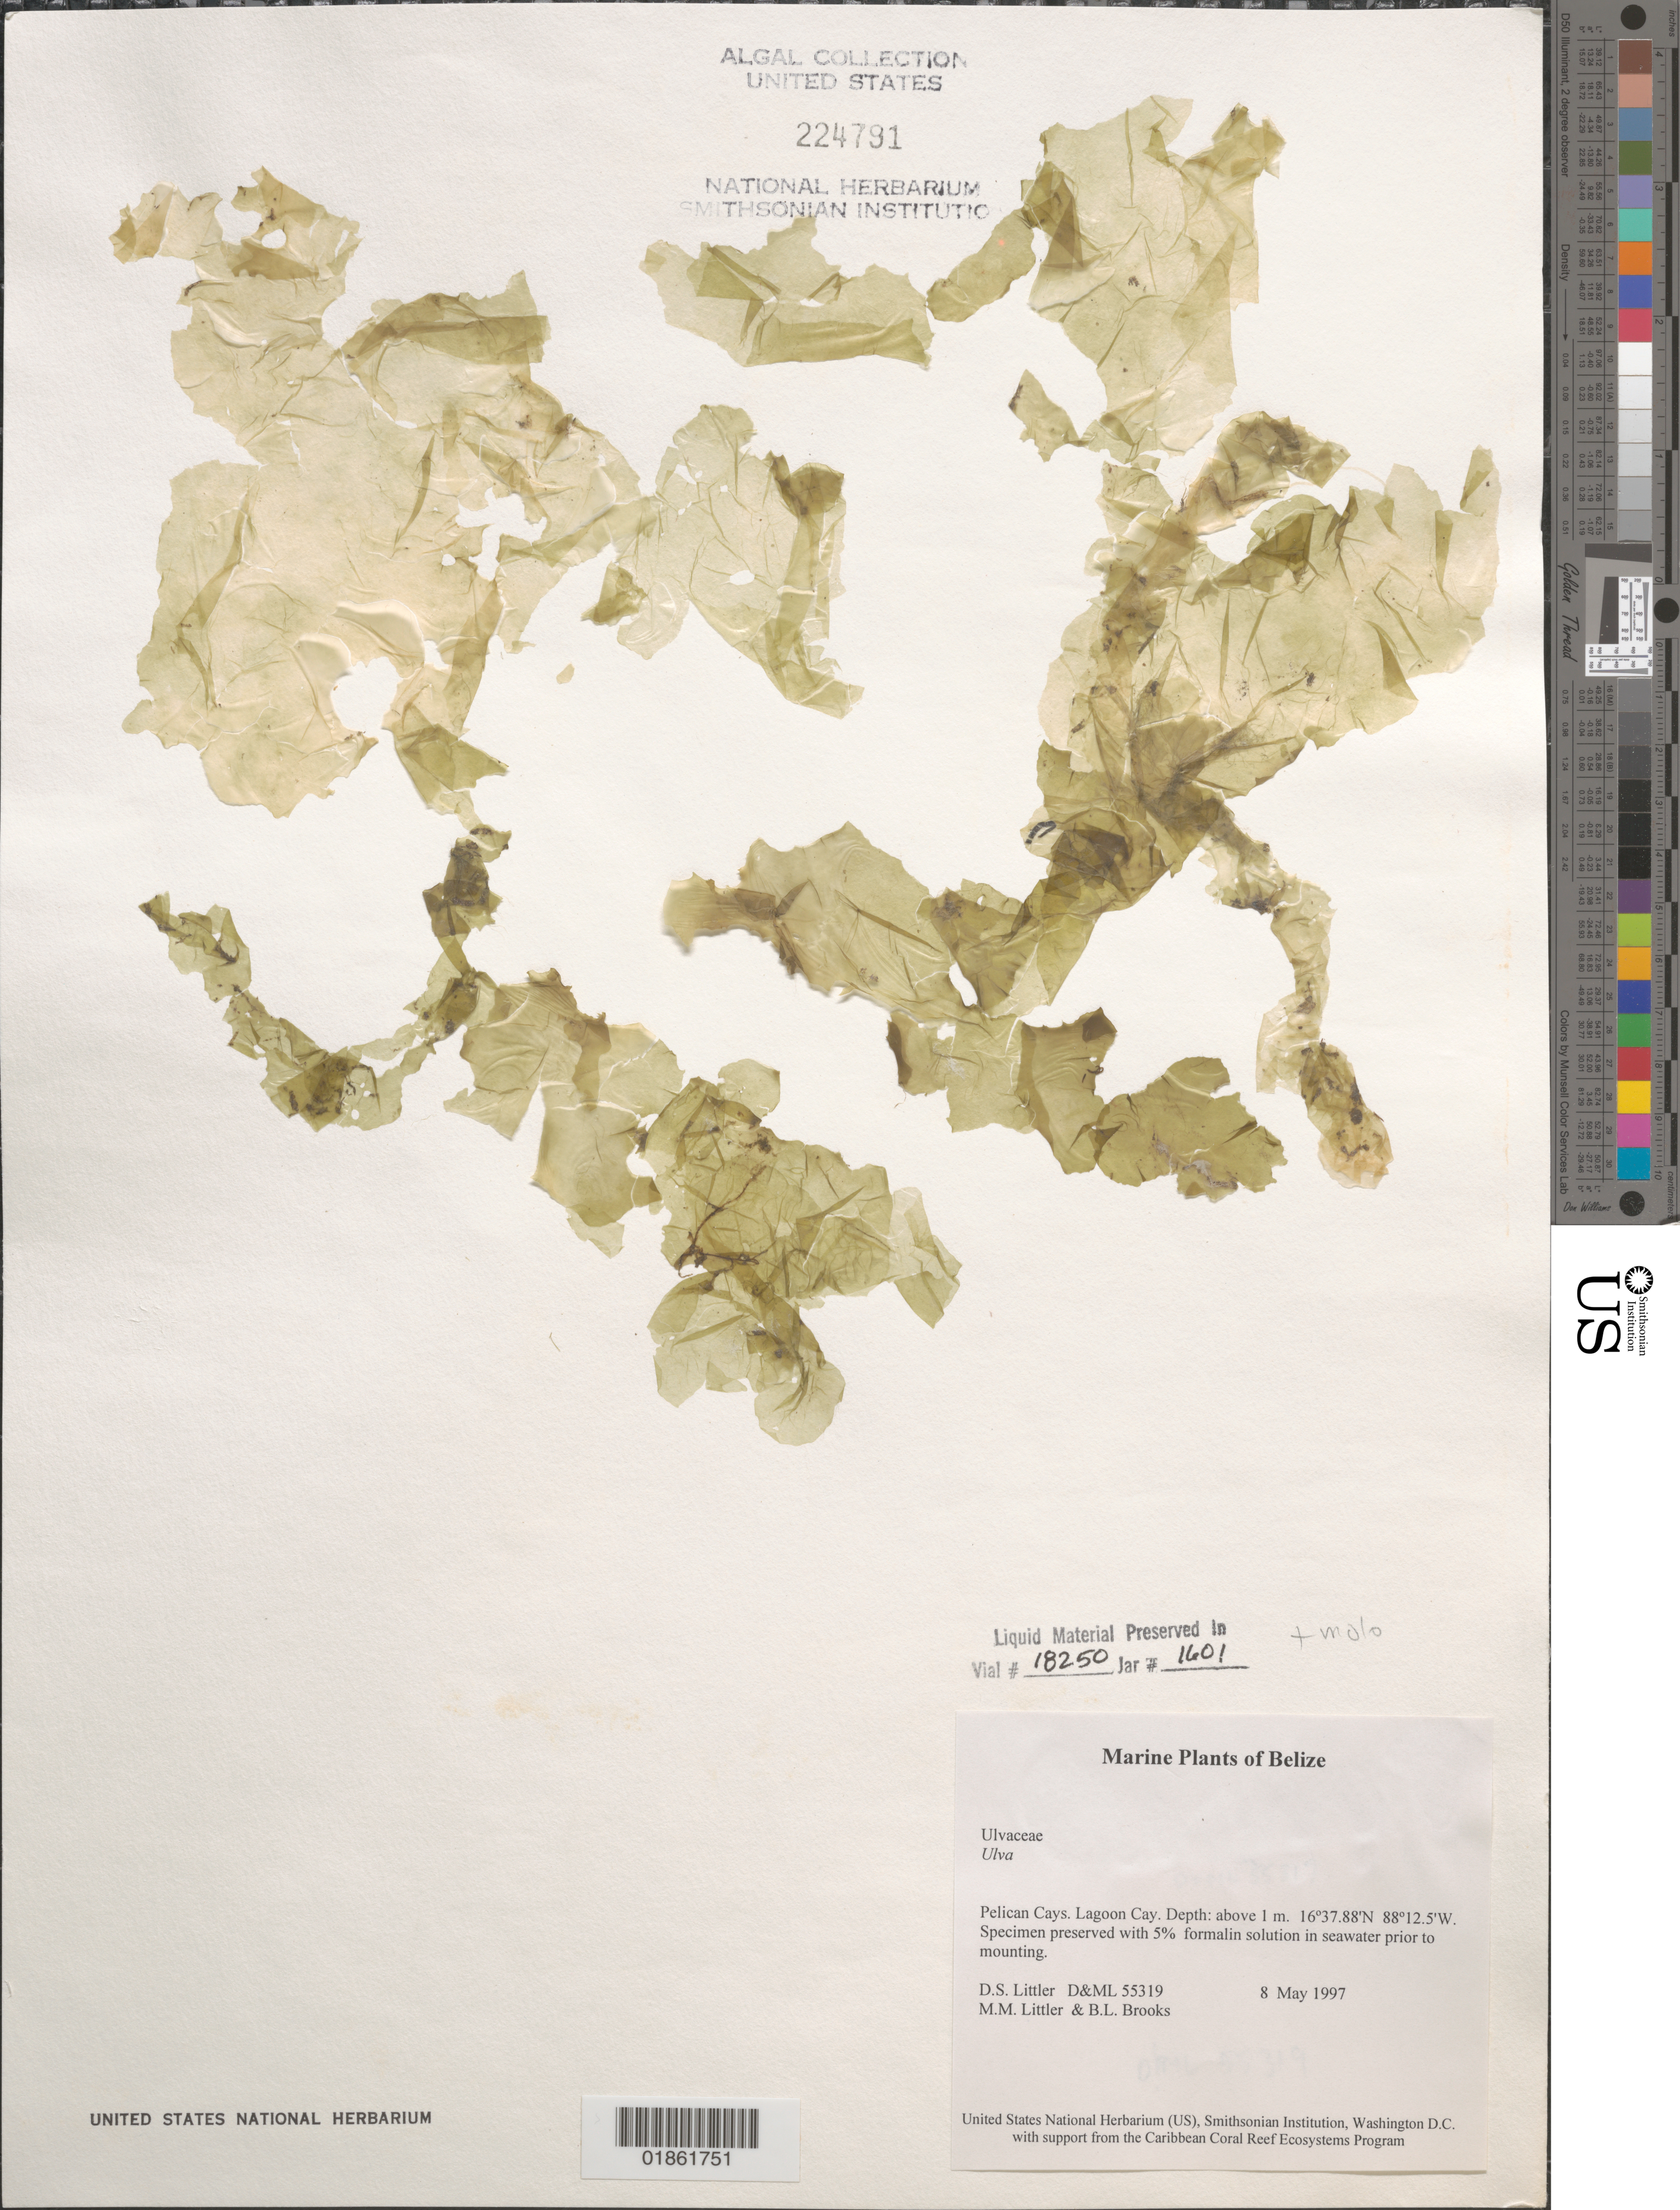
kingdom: Plantae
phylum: Chlorophyta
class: Ulvophyceae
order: Ulvales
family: Ulvaceae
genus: Ulva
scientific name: Ulva sp.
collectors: D. S. Littler & M. M. Littler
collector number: D&ML 55319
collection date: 1997-05-08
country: Belize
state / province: Stann Creek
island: Lagoon Cay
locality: Pelican Cays. Lagoon Cay.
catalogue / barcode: US 224791